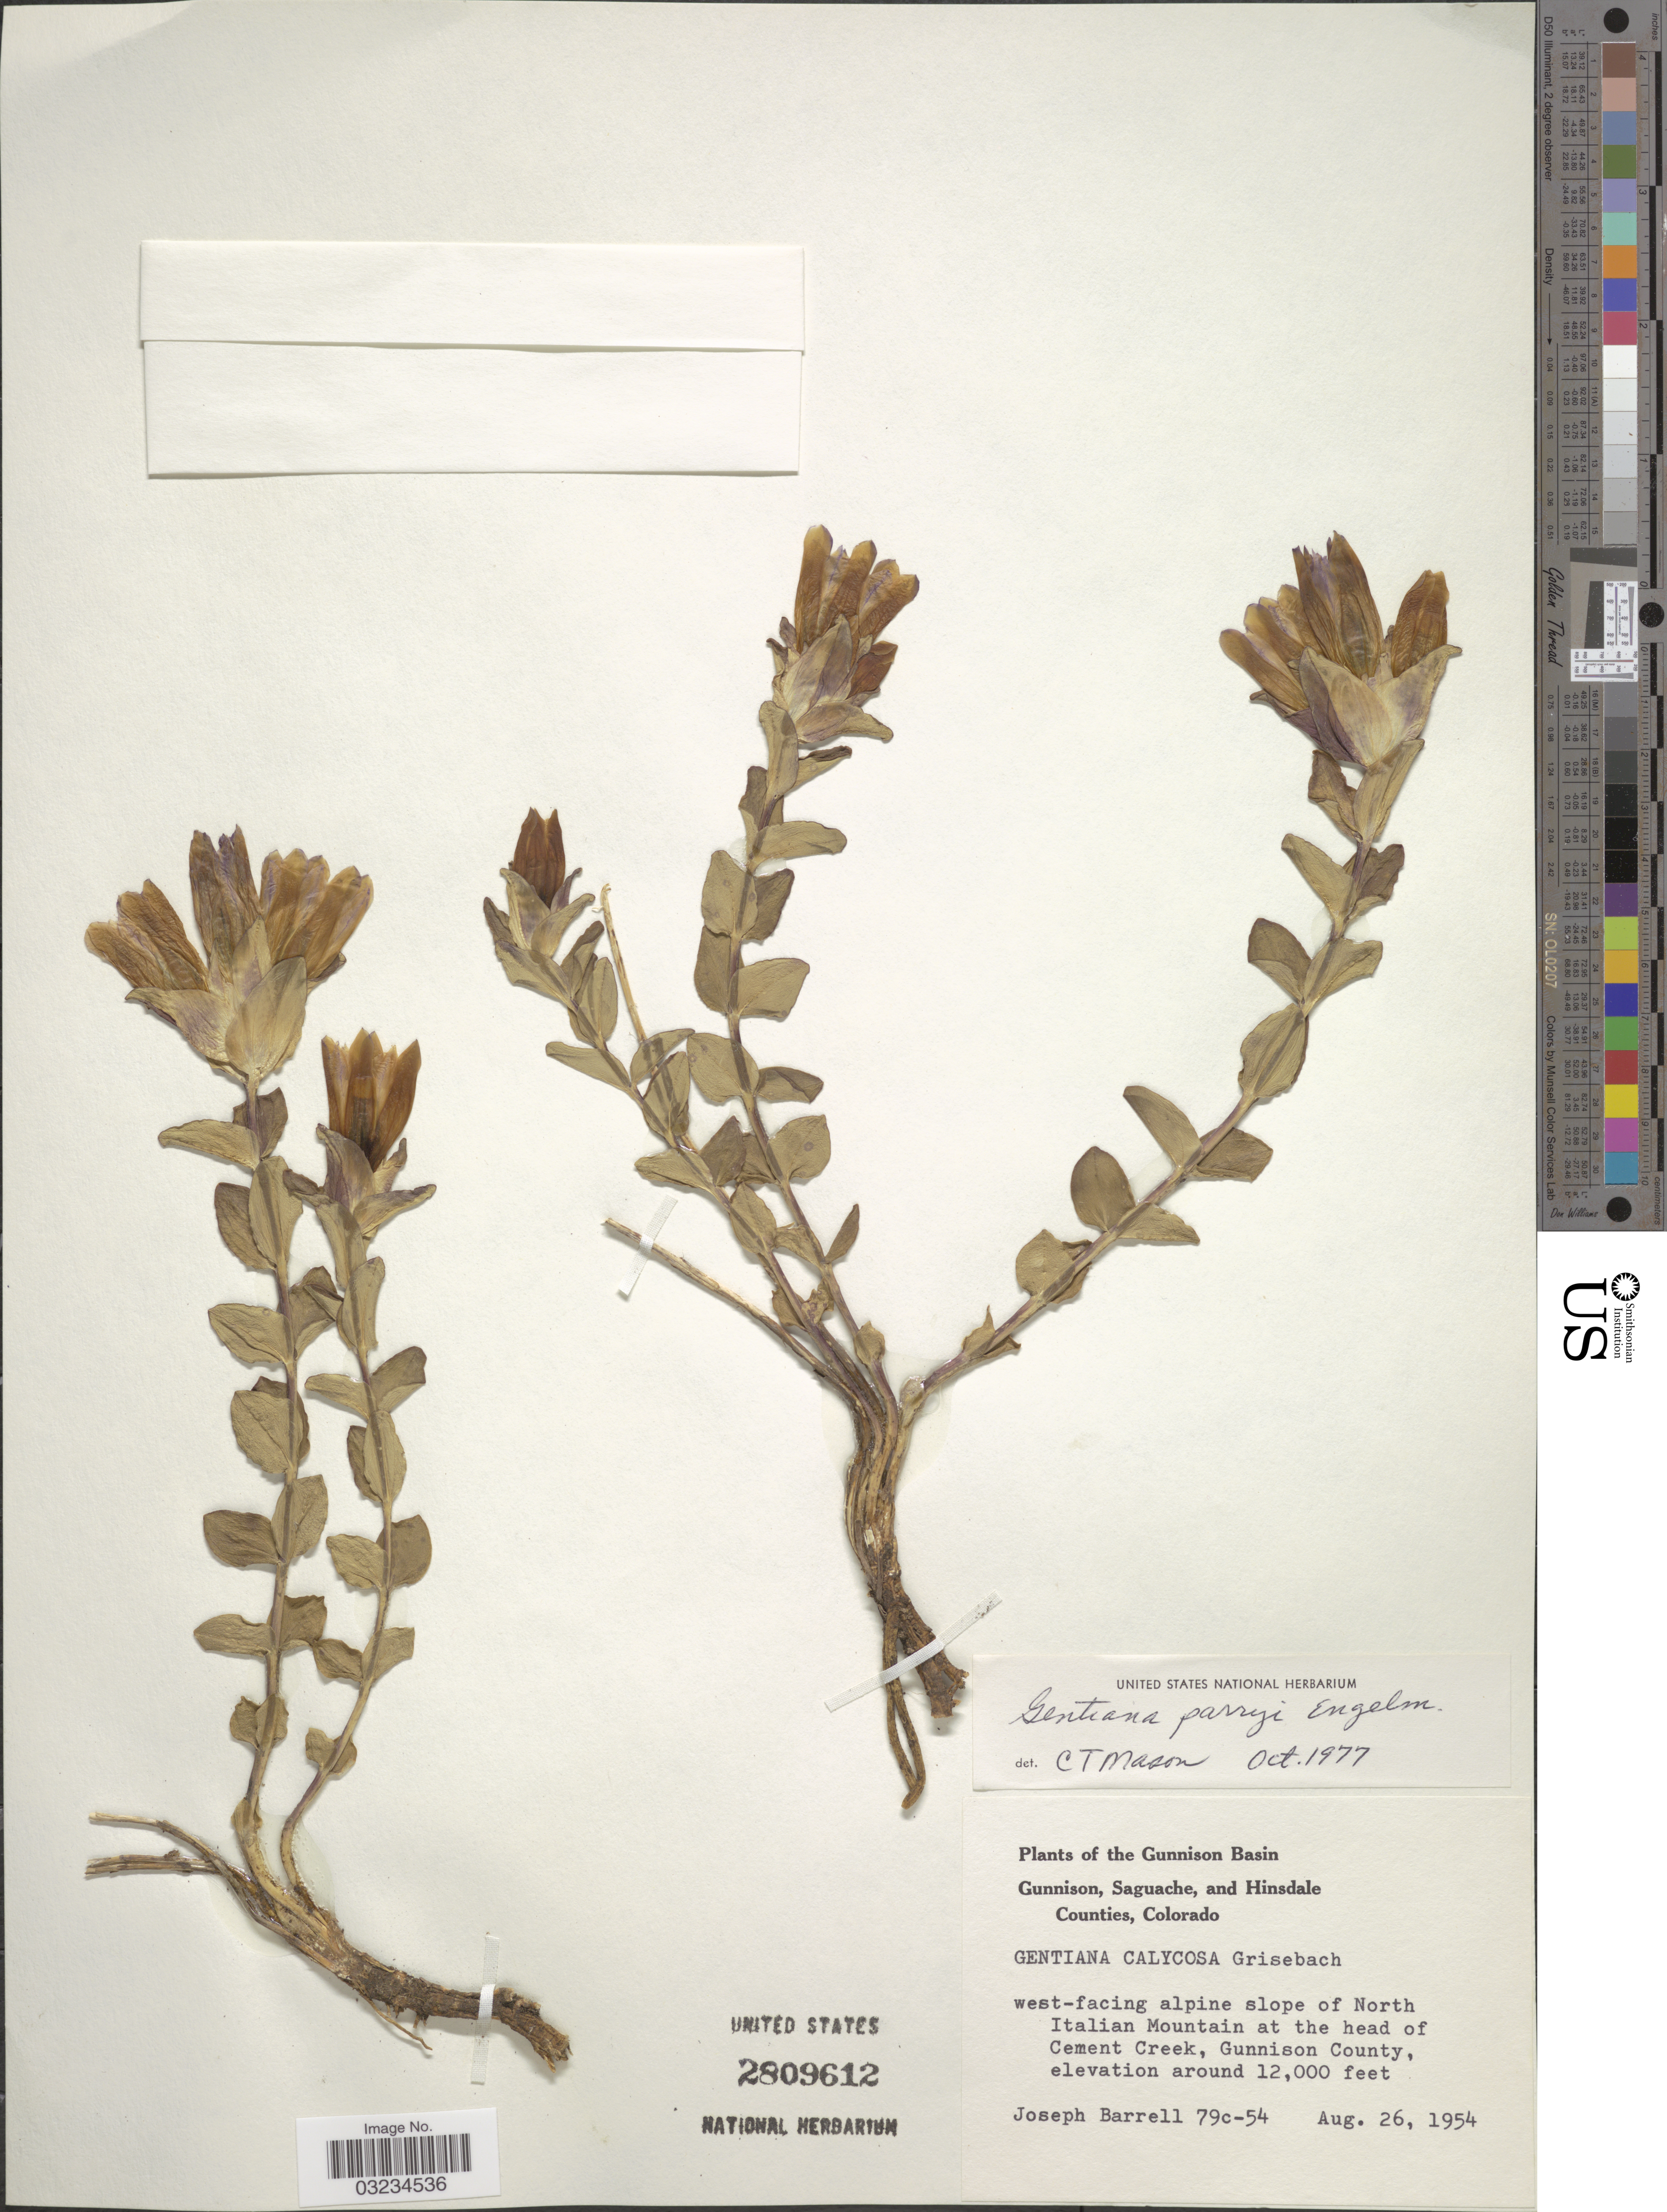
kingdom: Plantae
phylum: Tracheophyta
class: Magnoliopsida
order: Gentianales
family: Gentianaceae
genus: Gentiana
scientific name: Gentiana parryi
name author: Engelm.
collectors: J. Barrell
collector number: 79c-54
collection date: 1954-08-26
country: United States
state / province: Colorado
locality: Gunnison Basin. West-facing alpine slope of North Italian Mountain at the head of Cement Creek, Gunnison County.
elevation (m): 3658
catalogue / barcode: US 2809612